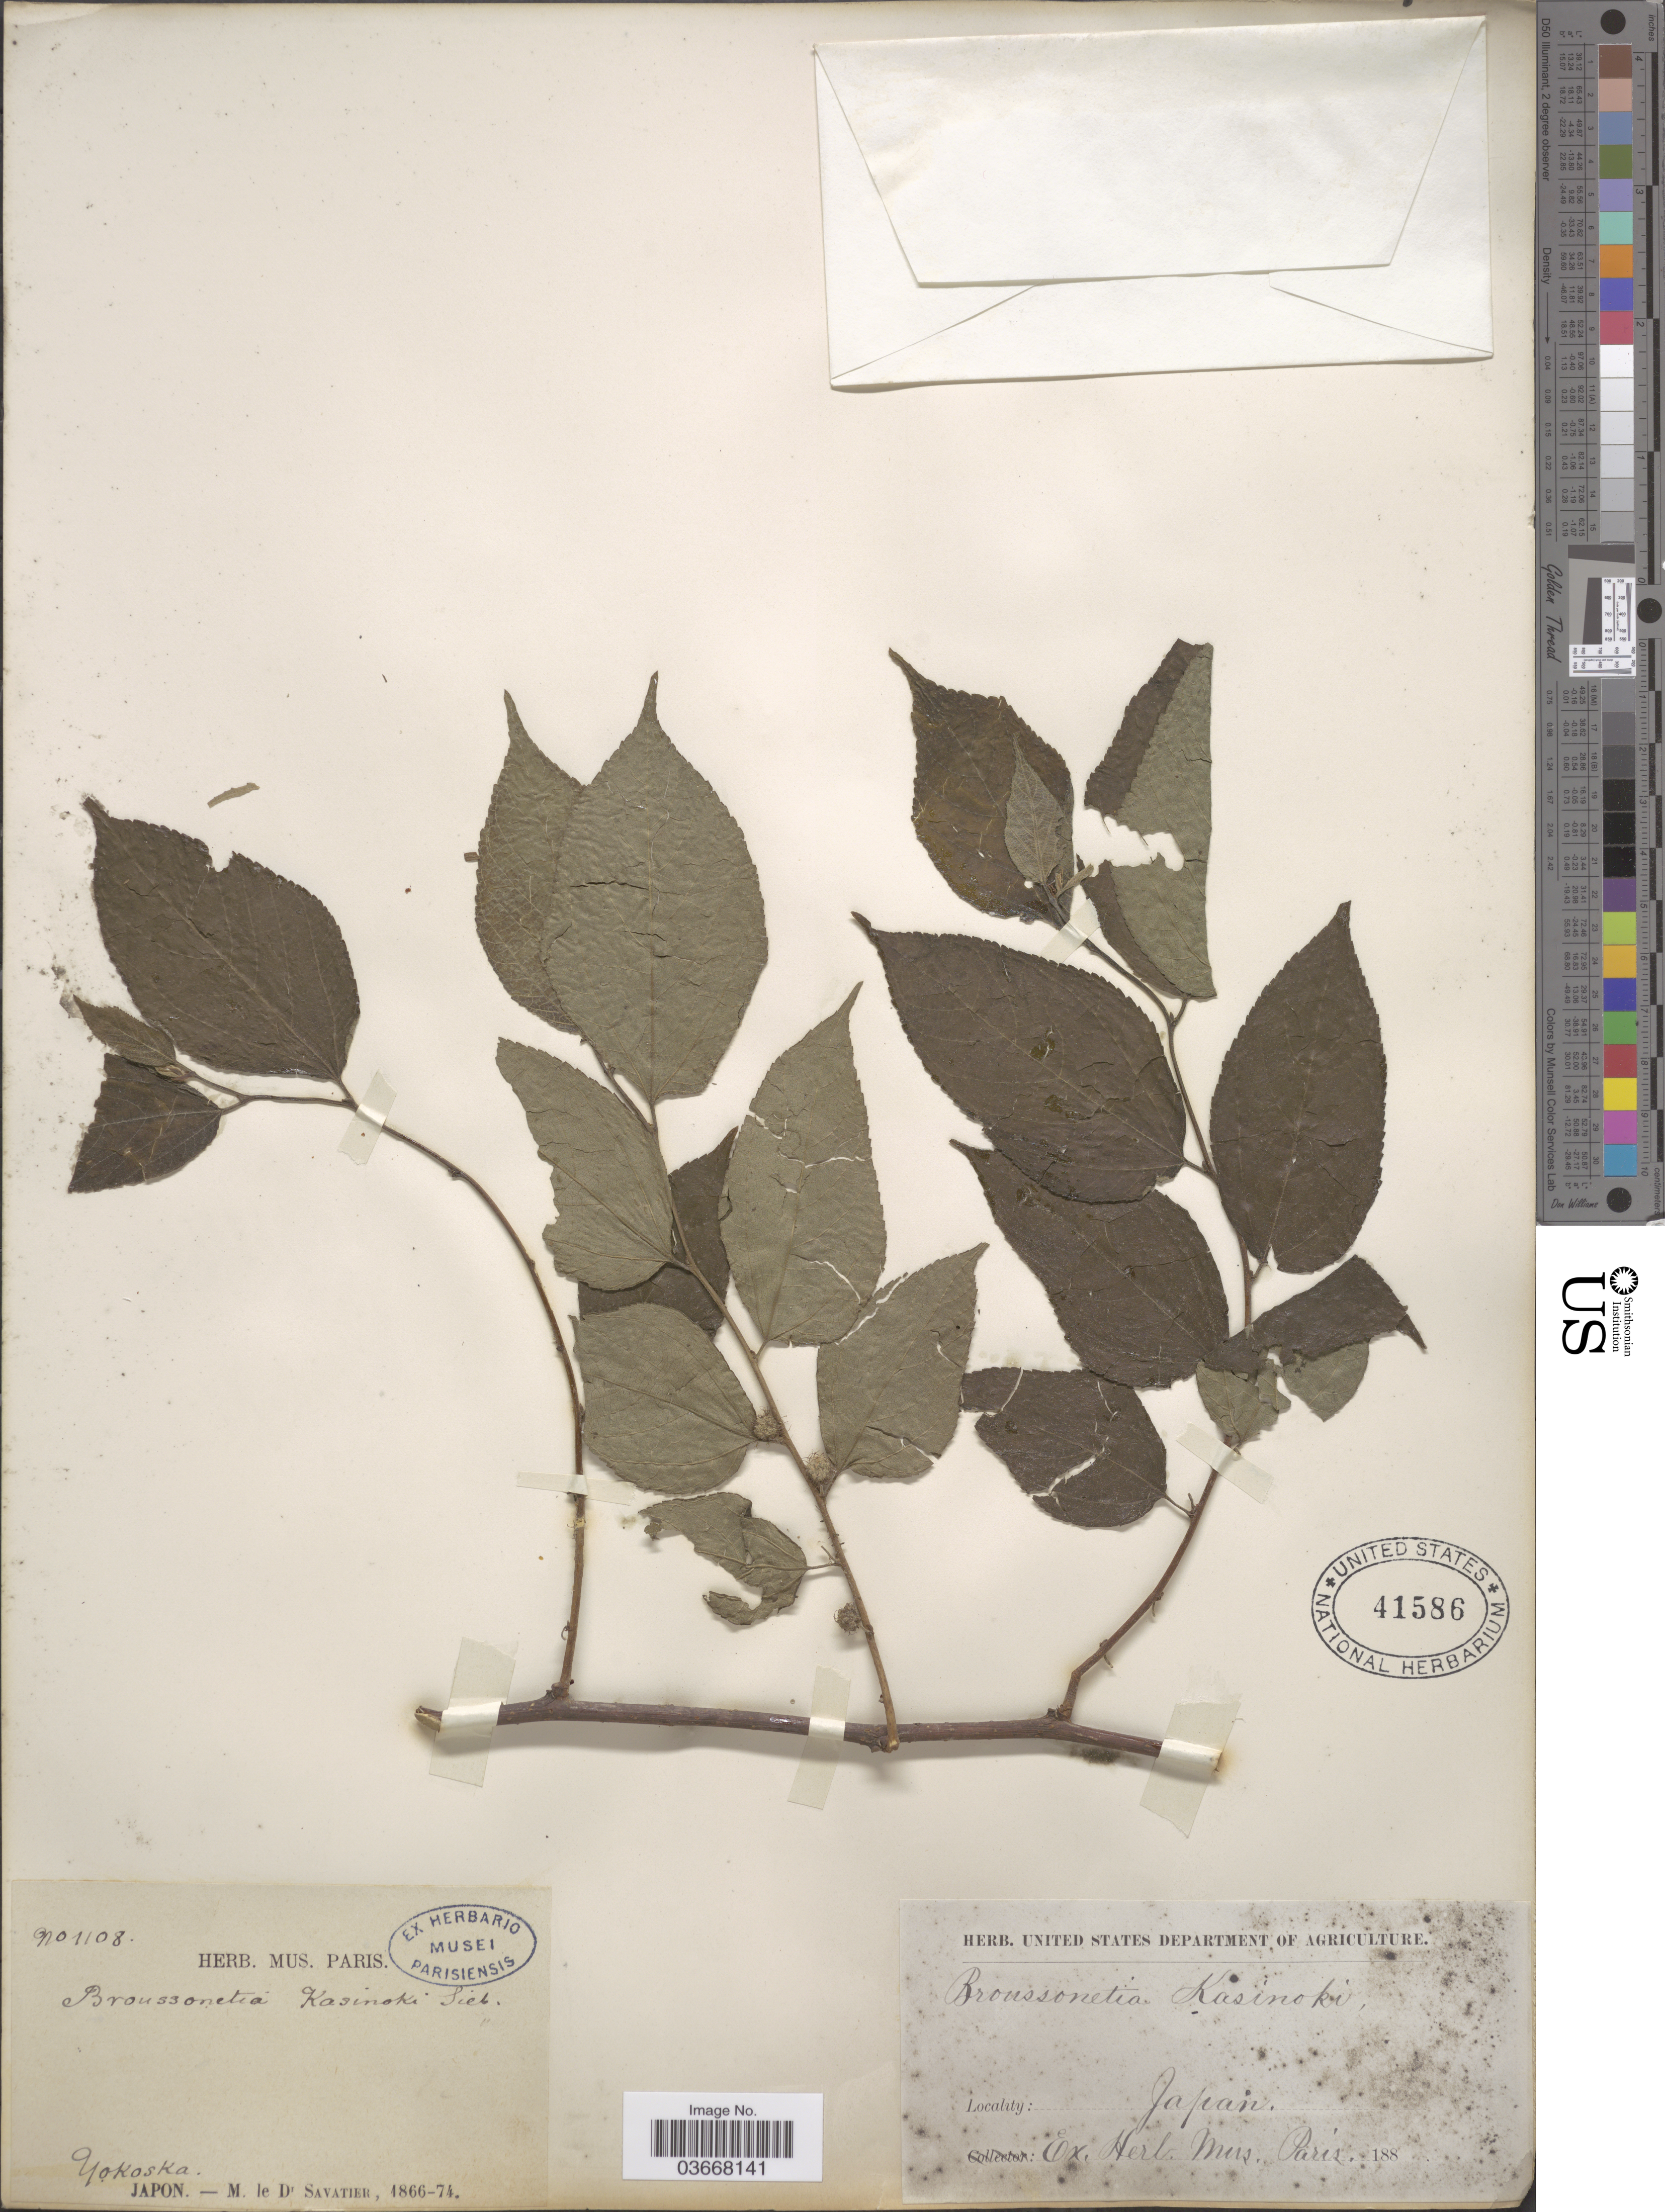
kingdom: Plantae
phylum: Tracheophyta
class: Magnoliopsida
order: Rosales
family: Moraceae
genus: Broussonetia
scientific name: Broussonetia kazinoki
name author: Siebold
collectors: M. Savatier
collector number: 1108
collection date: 1866/1874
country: Japan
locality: Yokoska.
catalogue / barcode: US 41586